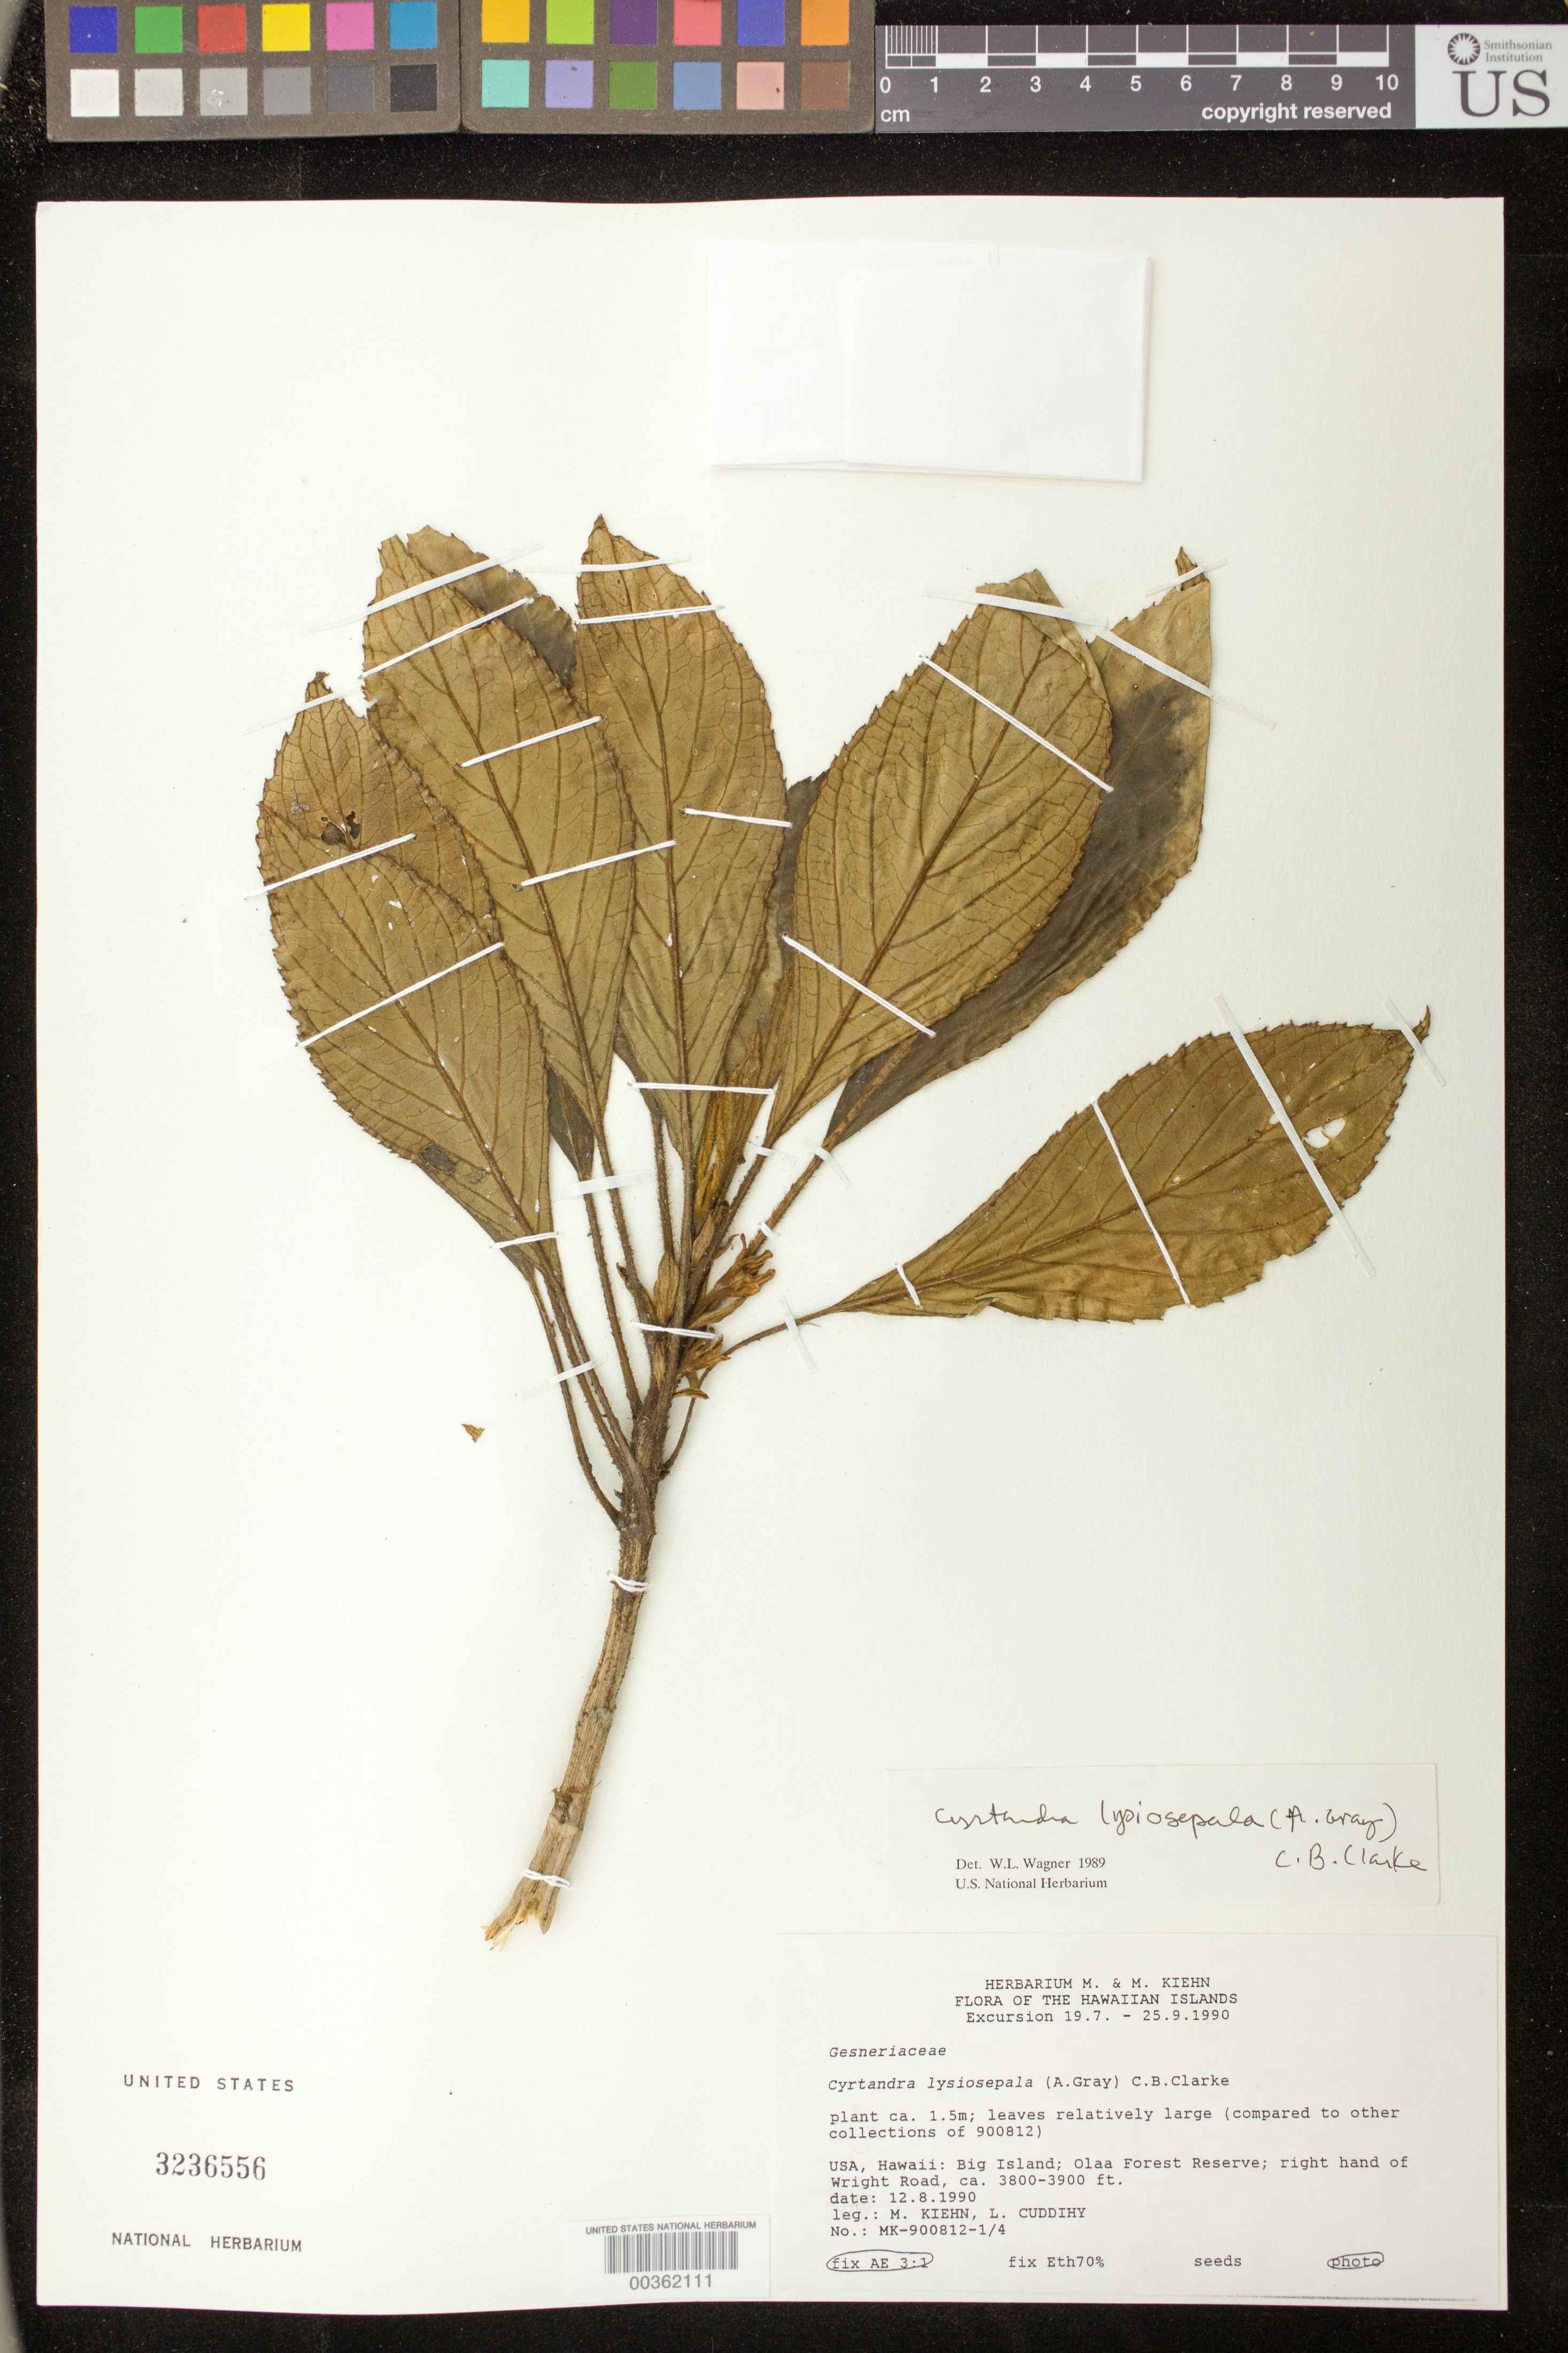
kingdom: Plantae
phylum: Tracheophyta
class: Magnoliopsida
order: Lamiales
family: Gesneriaceae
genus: Cyrtandra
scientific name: Cyrtandra lysiosepala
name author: (A. Gray) C.B. Clarke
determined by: Wagner, W. L., (BOT), Smithsonian Institution - National Museum of Natural History (UNITED STATES)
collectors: M. Kiehn & L. Cuddihy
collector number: MK- 900812 -1/4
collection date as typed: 12 Aug 1990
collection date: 1990-08-12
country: United States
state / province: Hawaii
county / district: Hawaii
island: Hawaii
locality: Big Island; Olaa Forest Reserve; left hand of Wright Road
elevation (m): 1158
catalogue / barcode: US 3236556